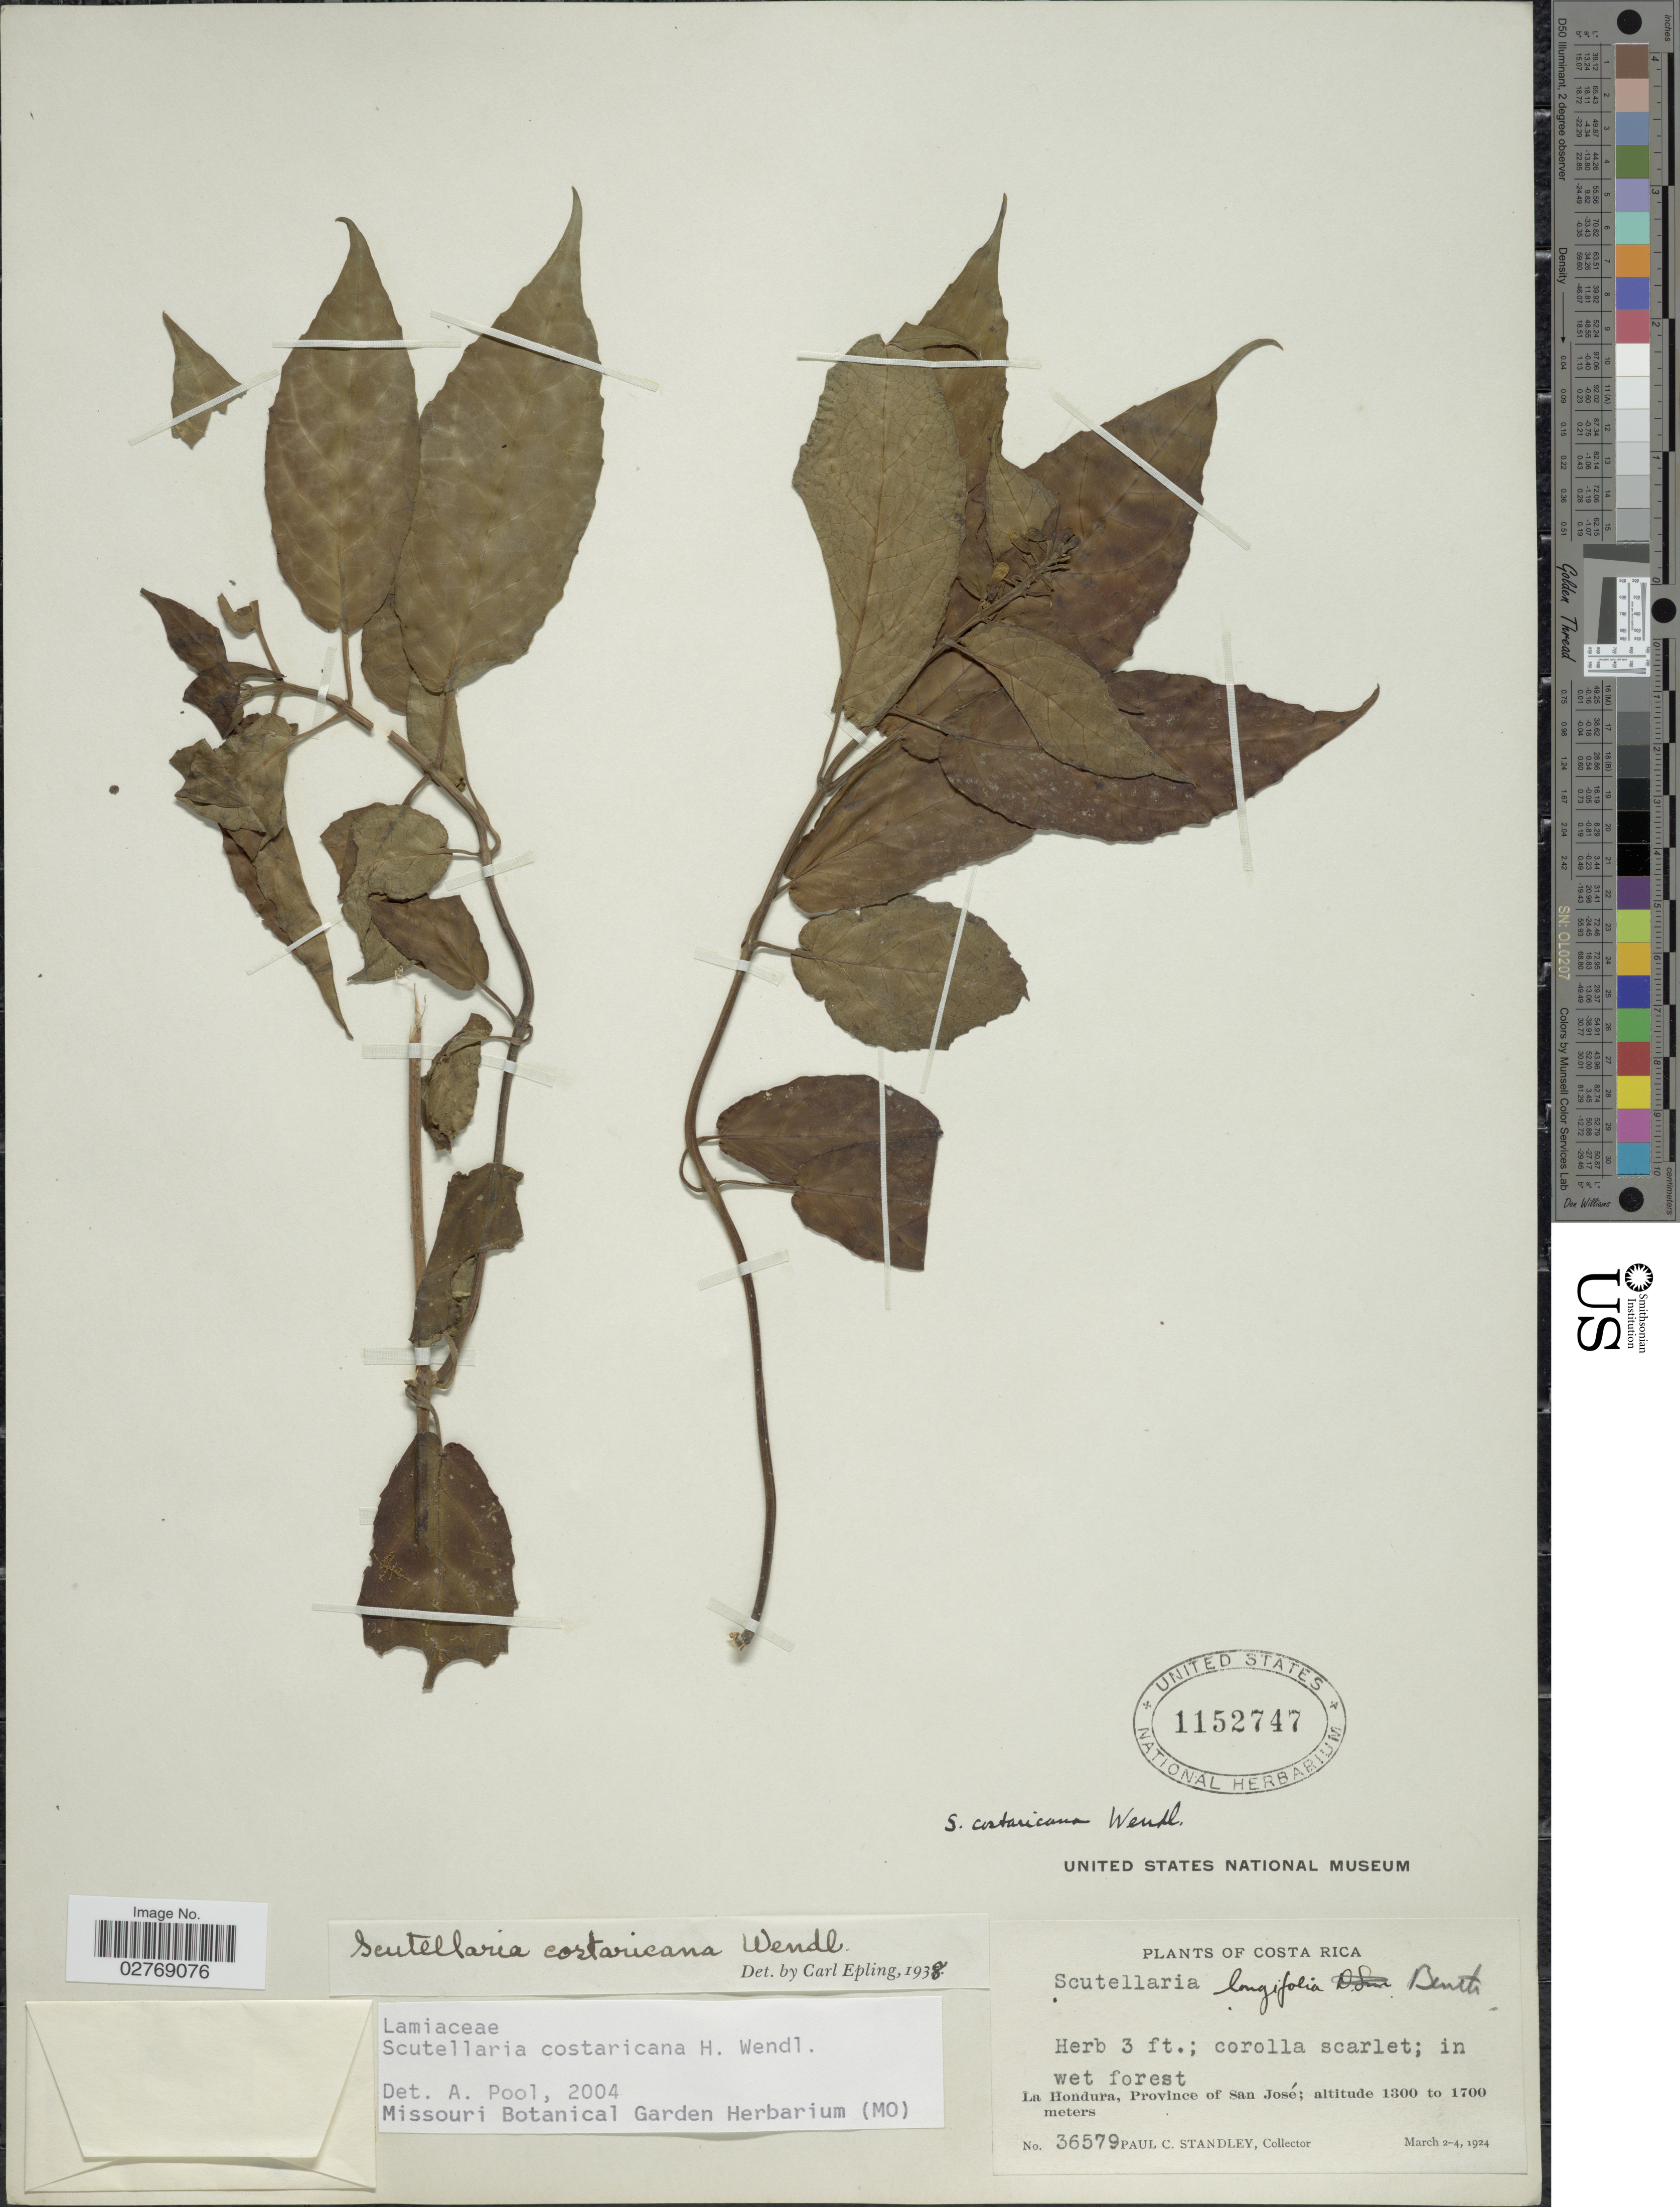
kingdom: Plantae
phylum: Tracheophyta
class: Magnoliopsida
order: Lamiales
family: Lamiaceae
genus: Scutellaria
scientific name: Scutellaria costaricana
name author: H. Wendl.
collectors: P. C. Standley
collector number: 36579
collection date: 1924-03-02/1924-03-04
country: Costa Rica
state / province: San José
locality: La Hondura.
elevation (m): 1300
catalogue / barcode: US 1152747